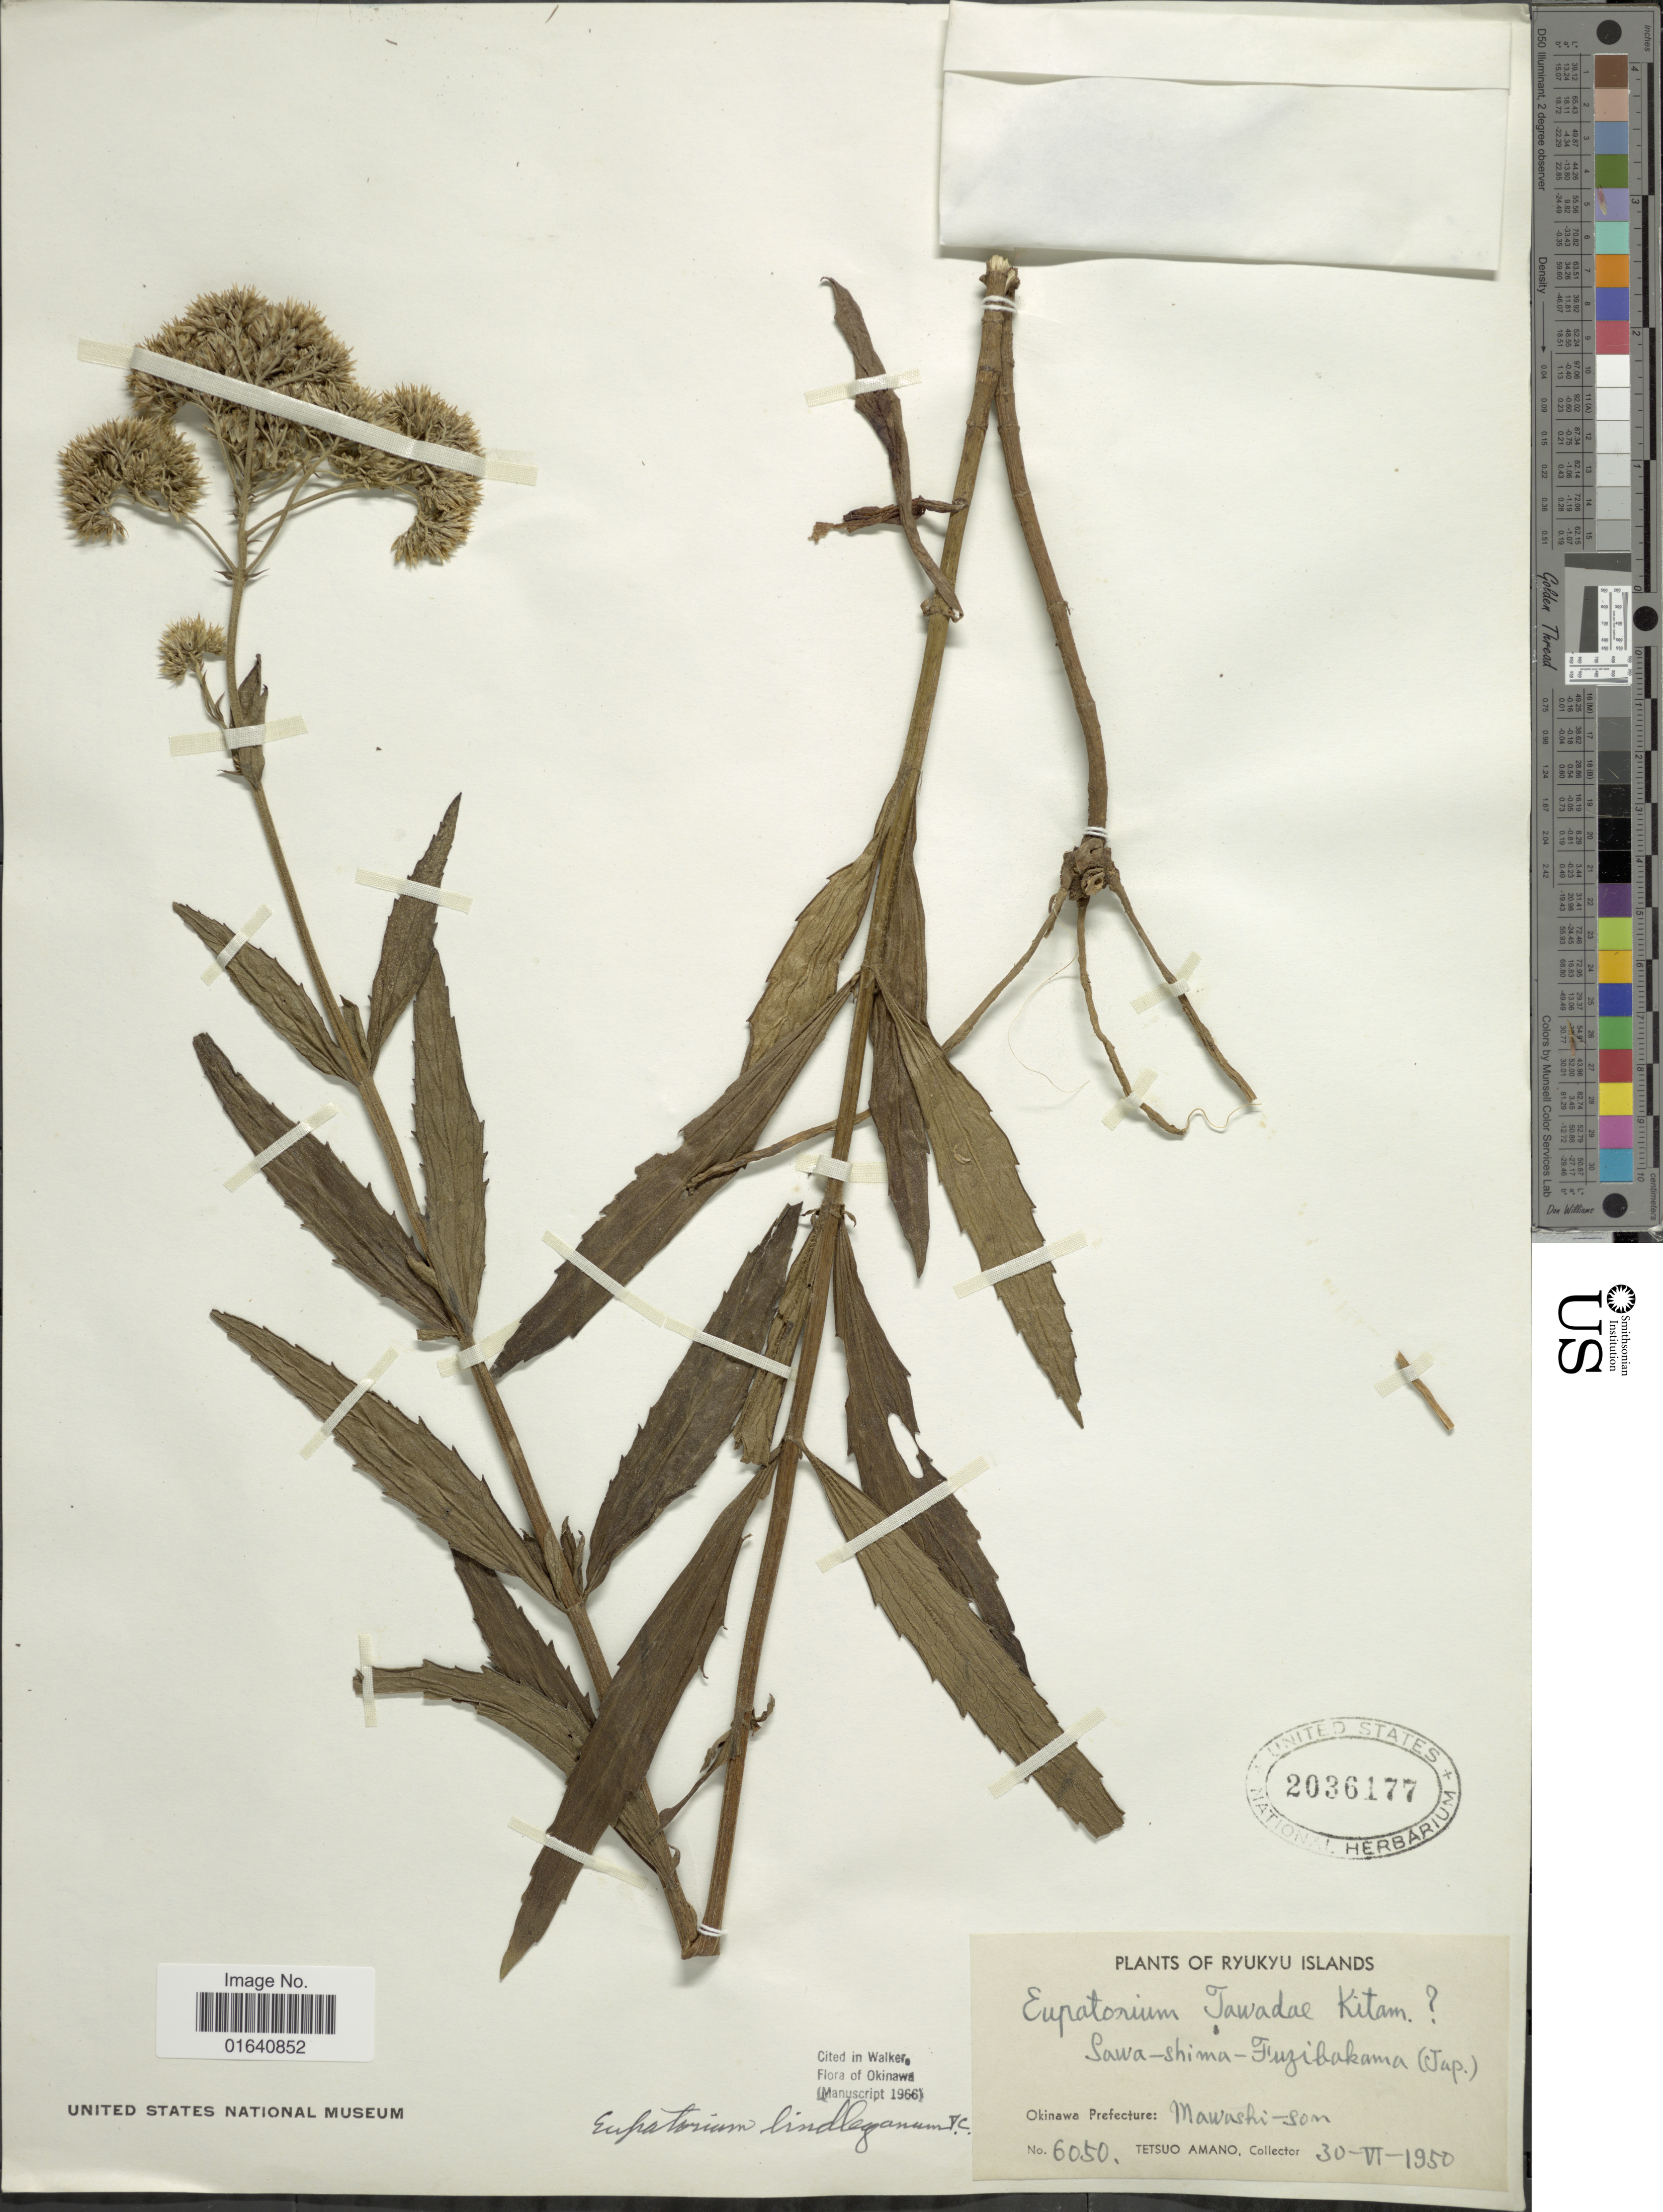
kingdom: Plantae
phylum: Tracheophyta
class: Magnoliopsida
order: Asterales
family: Asteraceae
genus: Eupatorium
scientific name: Eupatorium lindleyanum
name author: DC.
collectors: T. Amano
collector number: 6050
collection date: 1950-06-30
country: Japan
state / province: Okinawa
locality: Ryukyu Islands, Okinawa Prefecture: Mawashi-son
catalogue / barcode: US 2036177